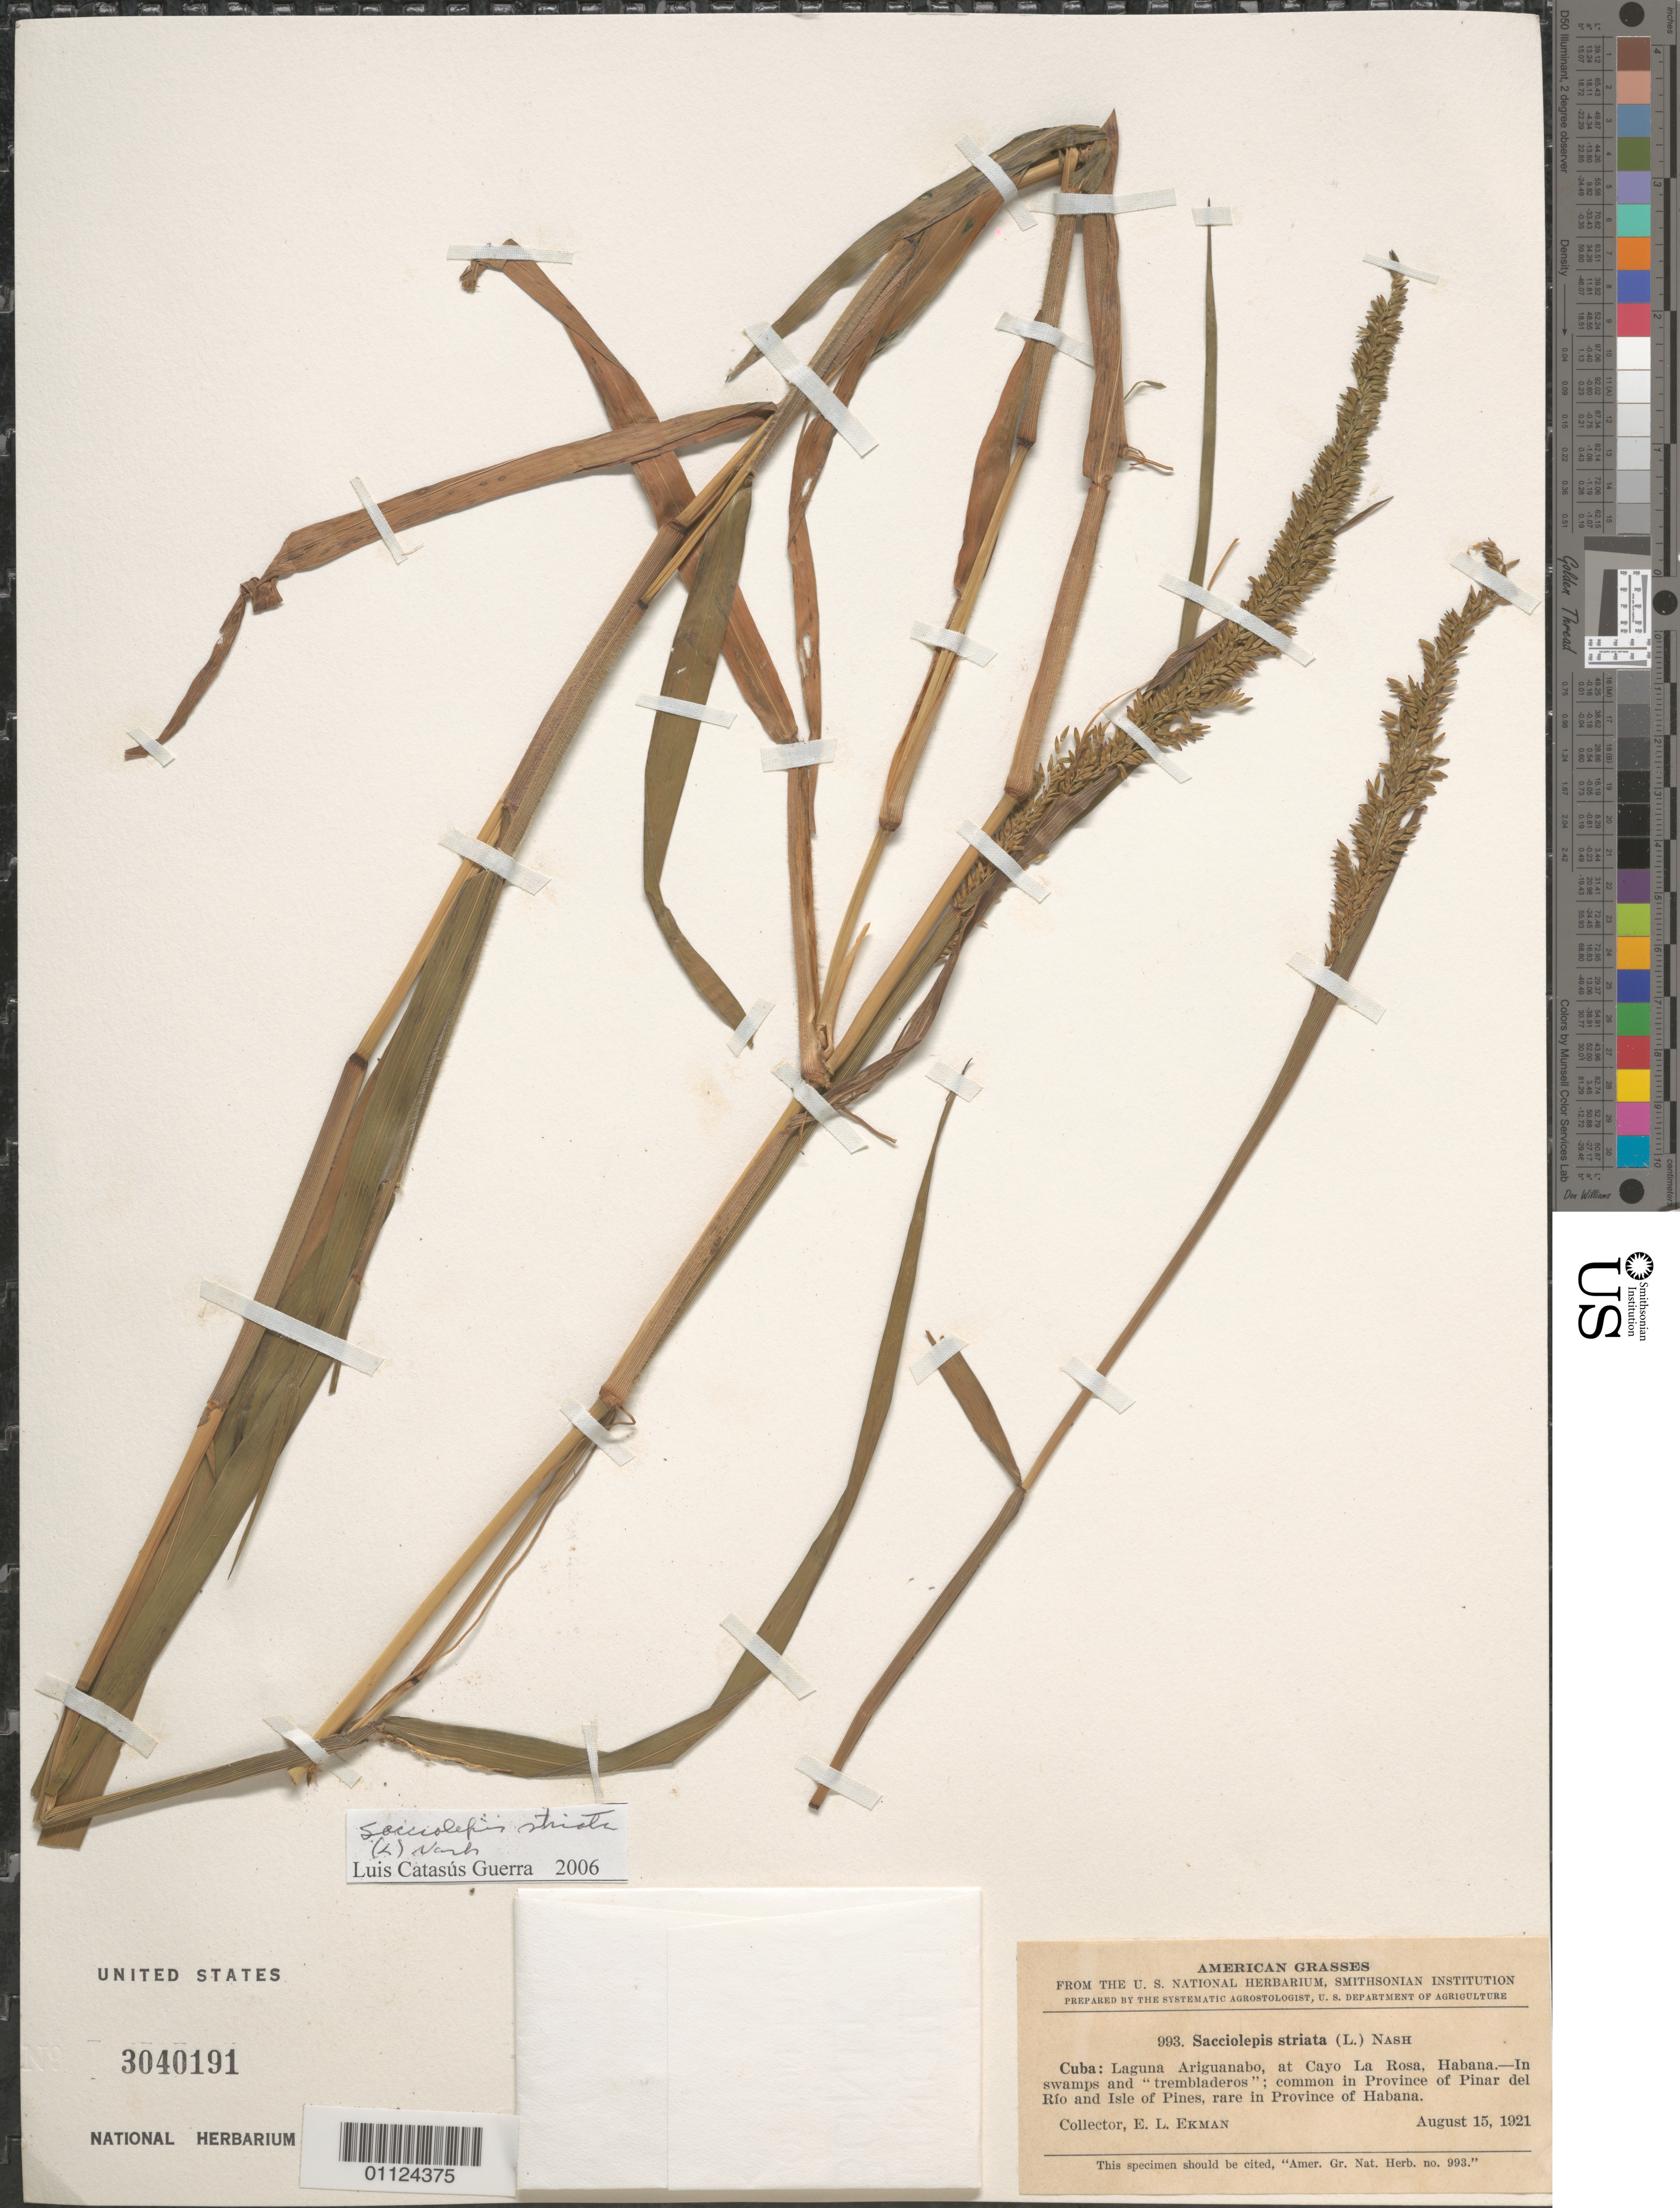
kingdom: Plantae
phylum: Tracheophyta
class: Liliopsida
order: Poales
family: Poaceae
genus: Sacciolepis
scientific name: Sacciolepis striata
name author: (L.) Nash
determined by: Catasús Guerra, L. J.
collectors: E. L. Ekman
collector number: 993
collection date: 1921-08-15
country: Cuba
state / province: La Habana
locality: Laguna Ariguanabo, Cayo La Rosa, Havana.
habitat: In swamps and "trembladeros".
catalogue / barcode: US 3040191